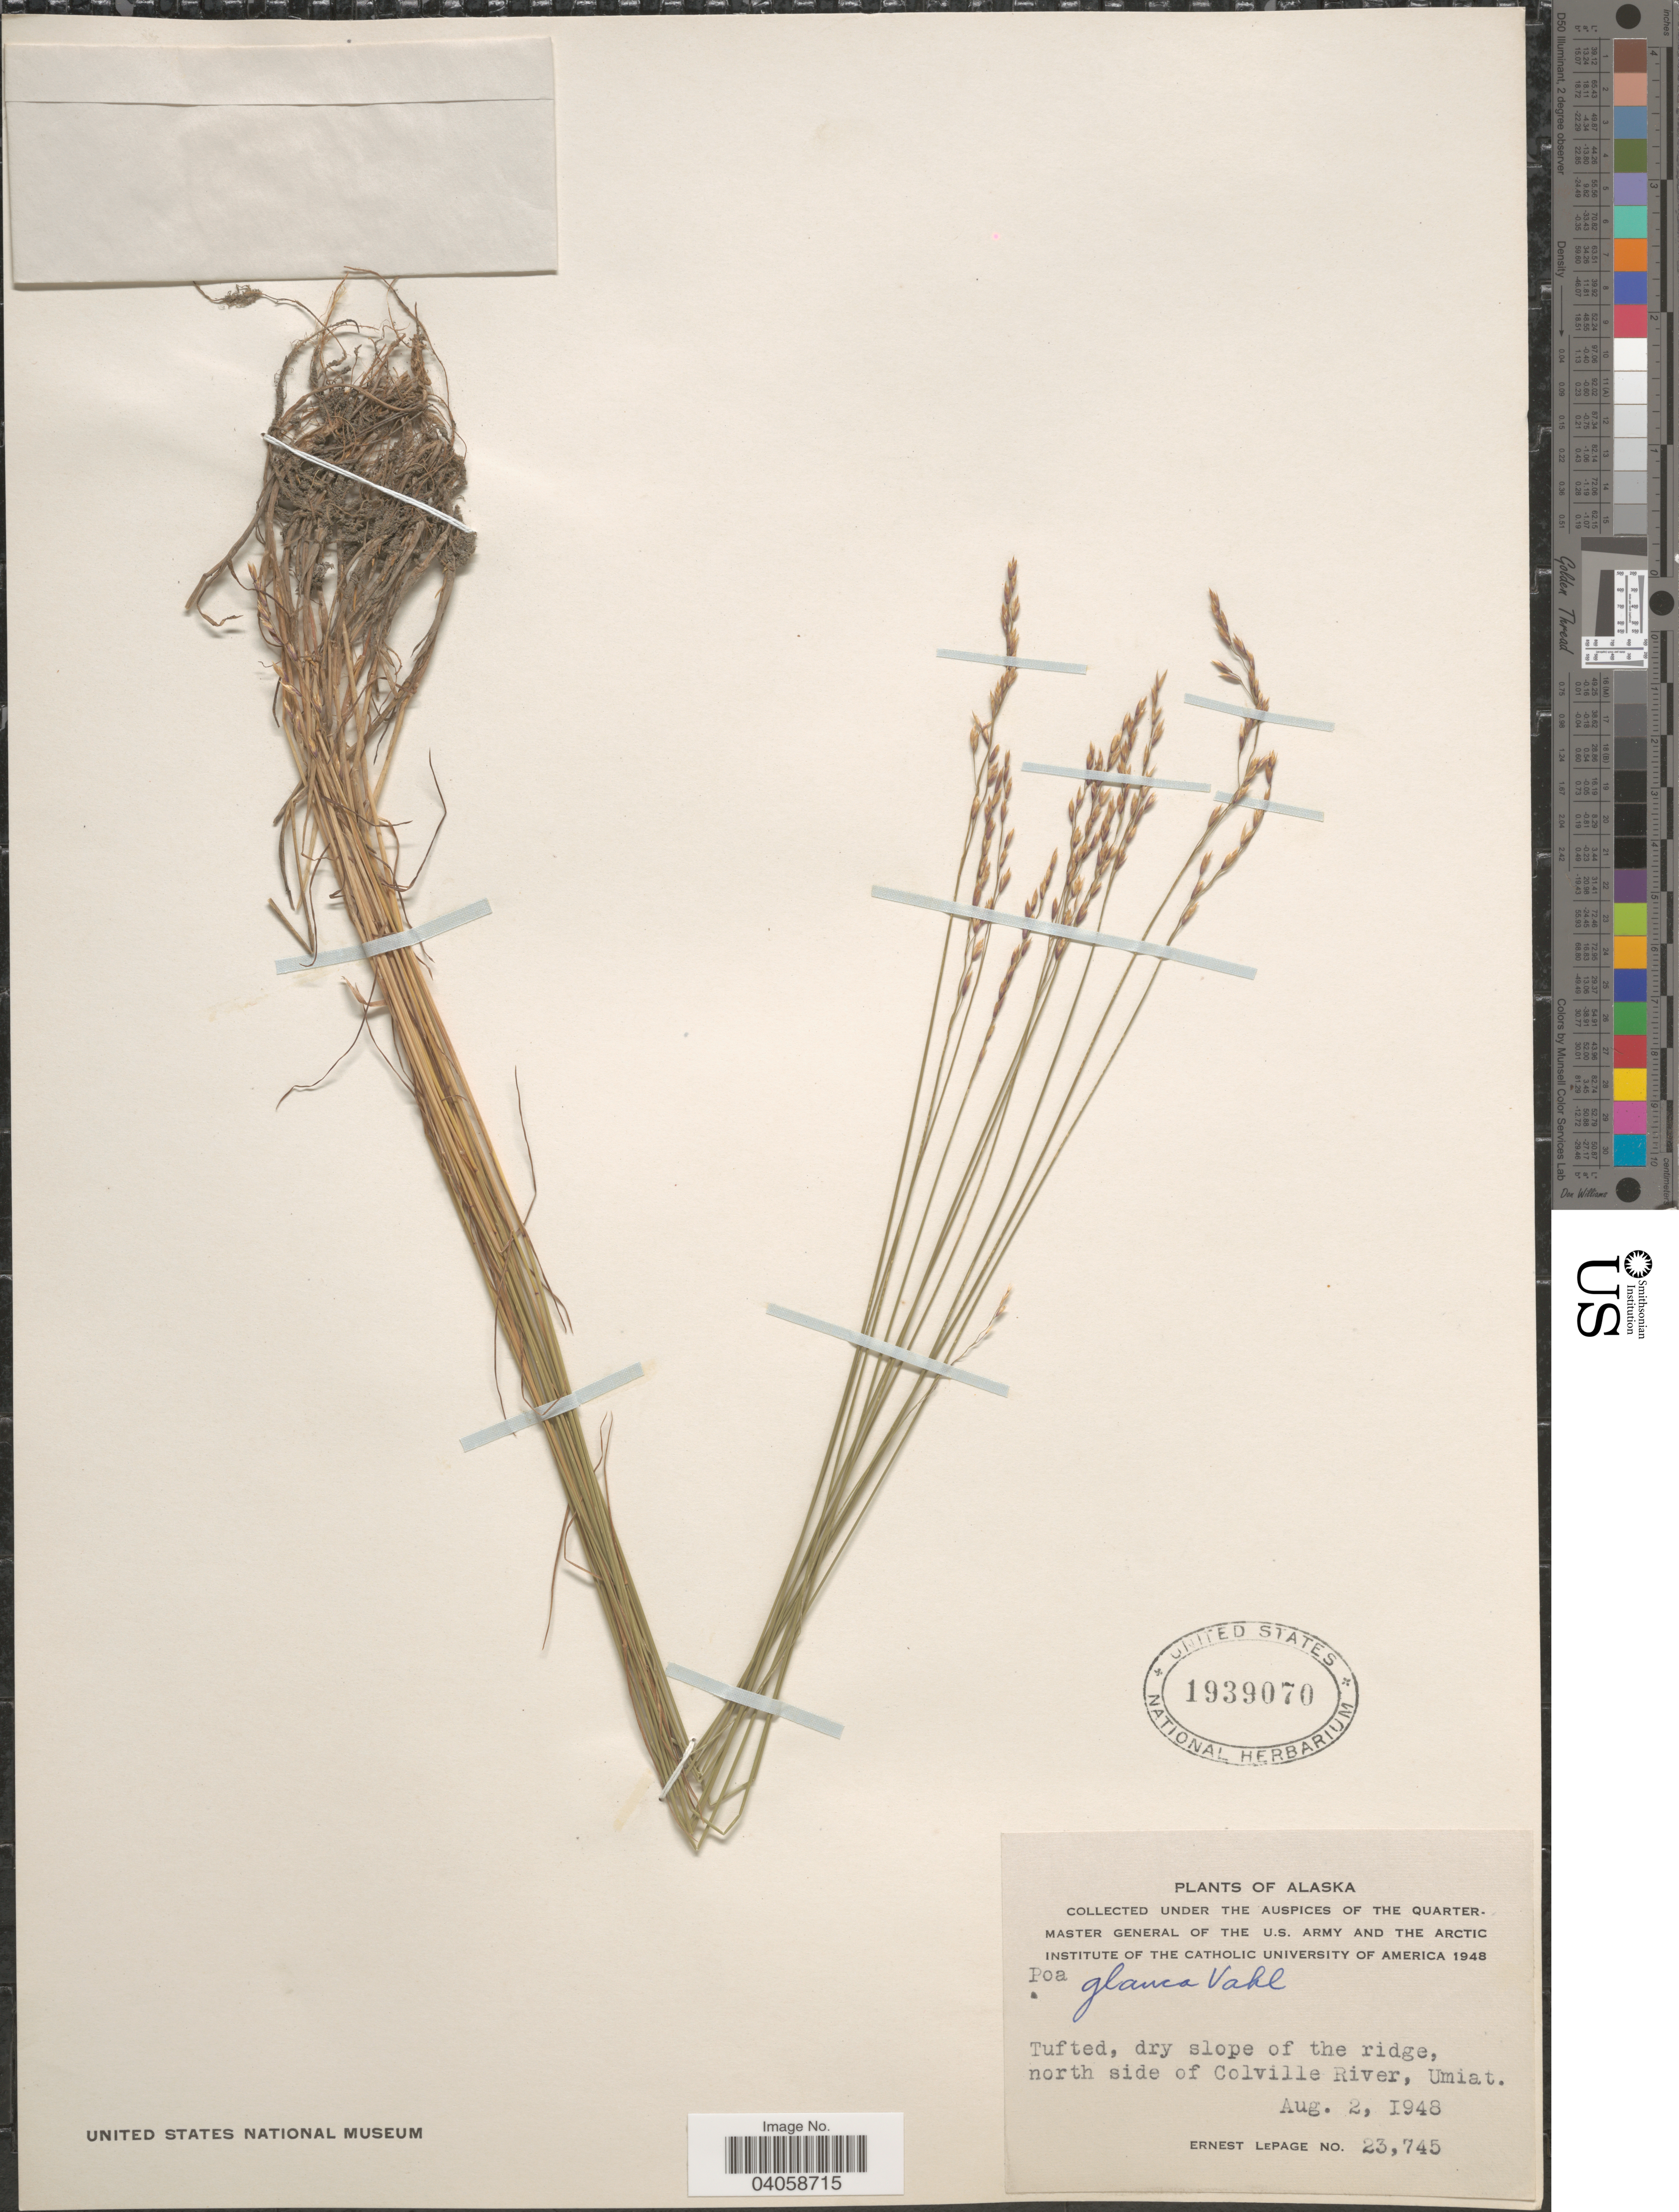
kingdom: Plantae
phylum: Tracheophyta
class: Liliopsida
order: Poales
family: Poaceae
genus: Poa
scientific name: Poa glauca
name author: Vahl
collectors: E. Lepage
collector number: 23745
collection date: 1948-08-02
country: United States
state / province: Alaska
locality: North side of Colville River, Umiat.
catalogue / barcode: US 1939070